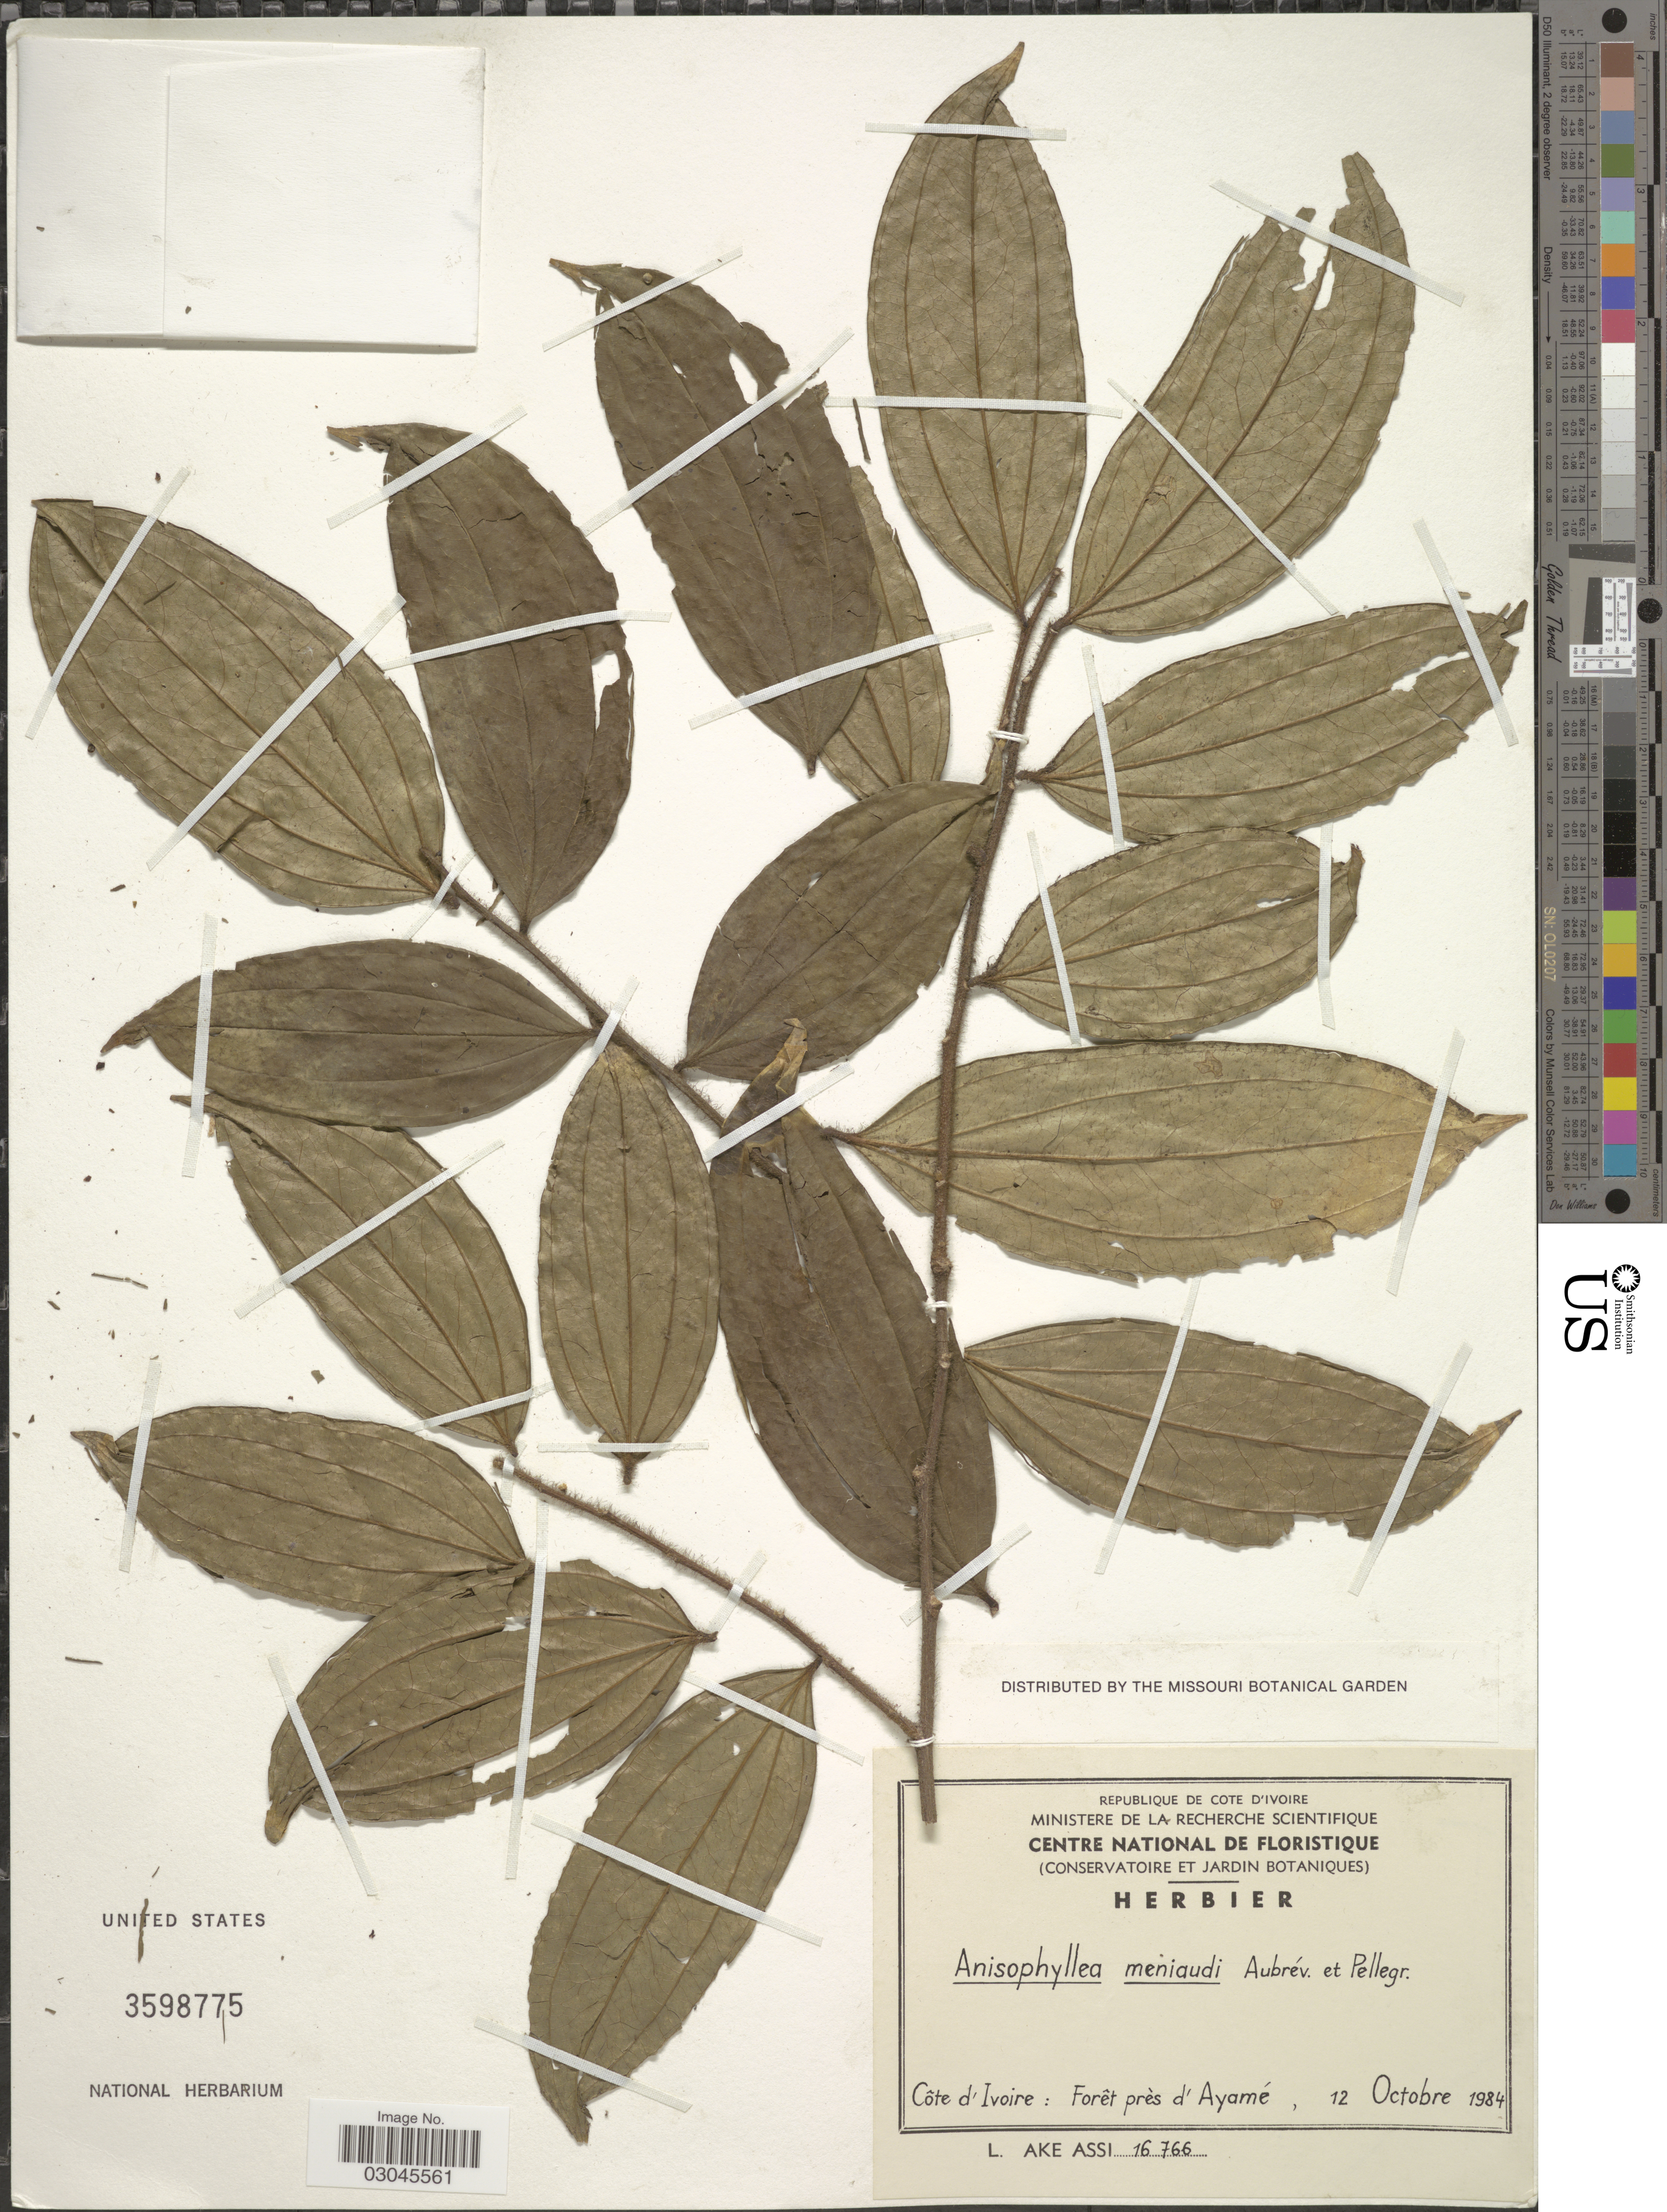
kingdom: Plantae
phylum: Tracheophyta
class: Magnoliopsida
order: Cucurbitales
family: Anisophylleaceae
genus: Anisophyllea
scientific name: Anisophyllea meniaudii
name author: Aubrév. & Pellegr.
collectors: L. Aké Assi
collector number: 16766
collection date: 1984-10-12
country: Ivory Coast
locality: Côte d'Ivoire: Forêt près d'Ayamé.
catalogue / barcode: US 3598775